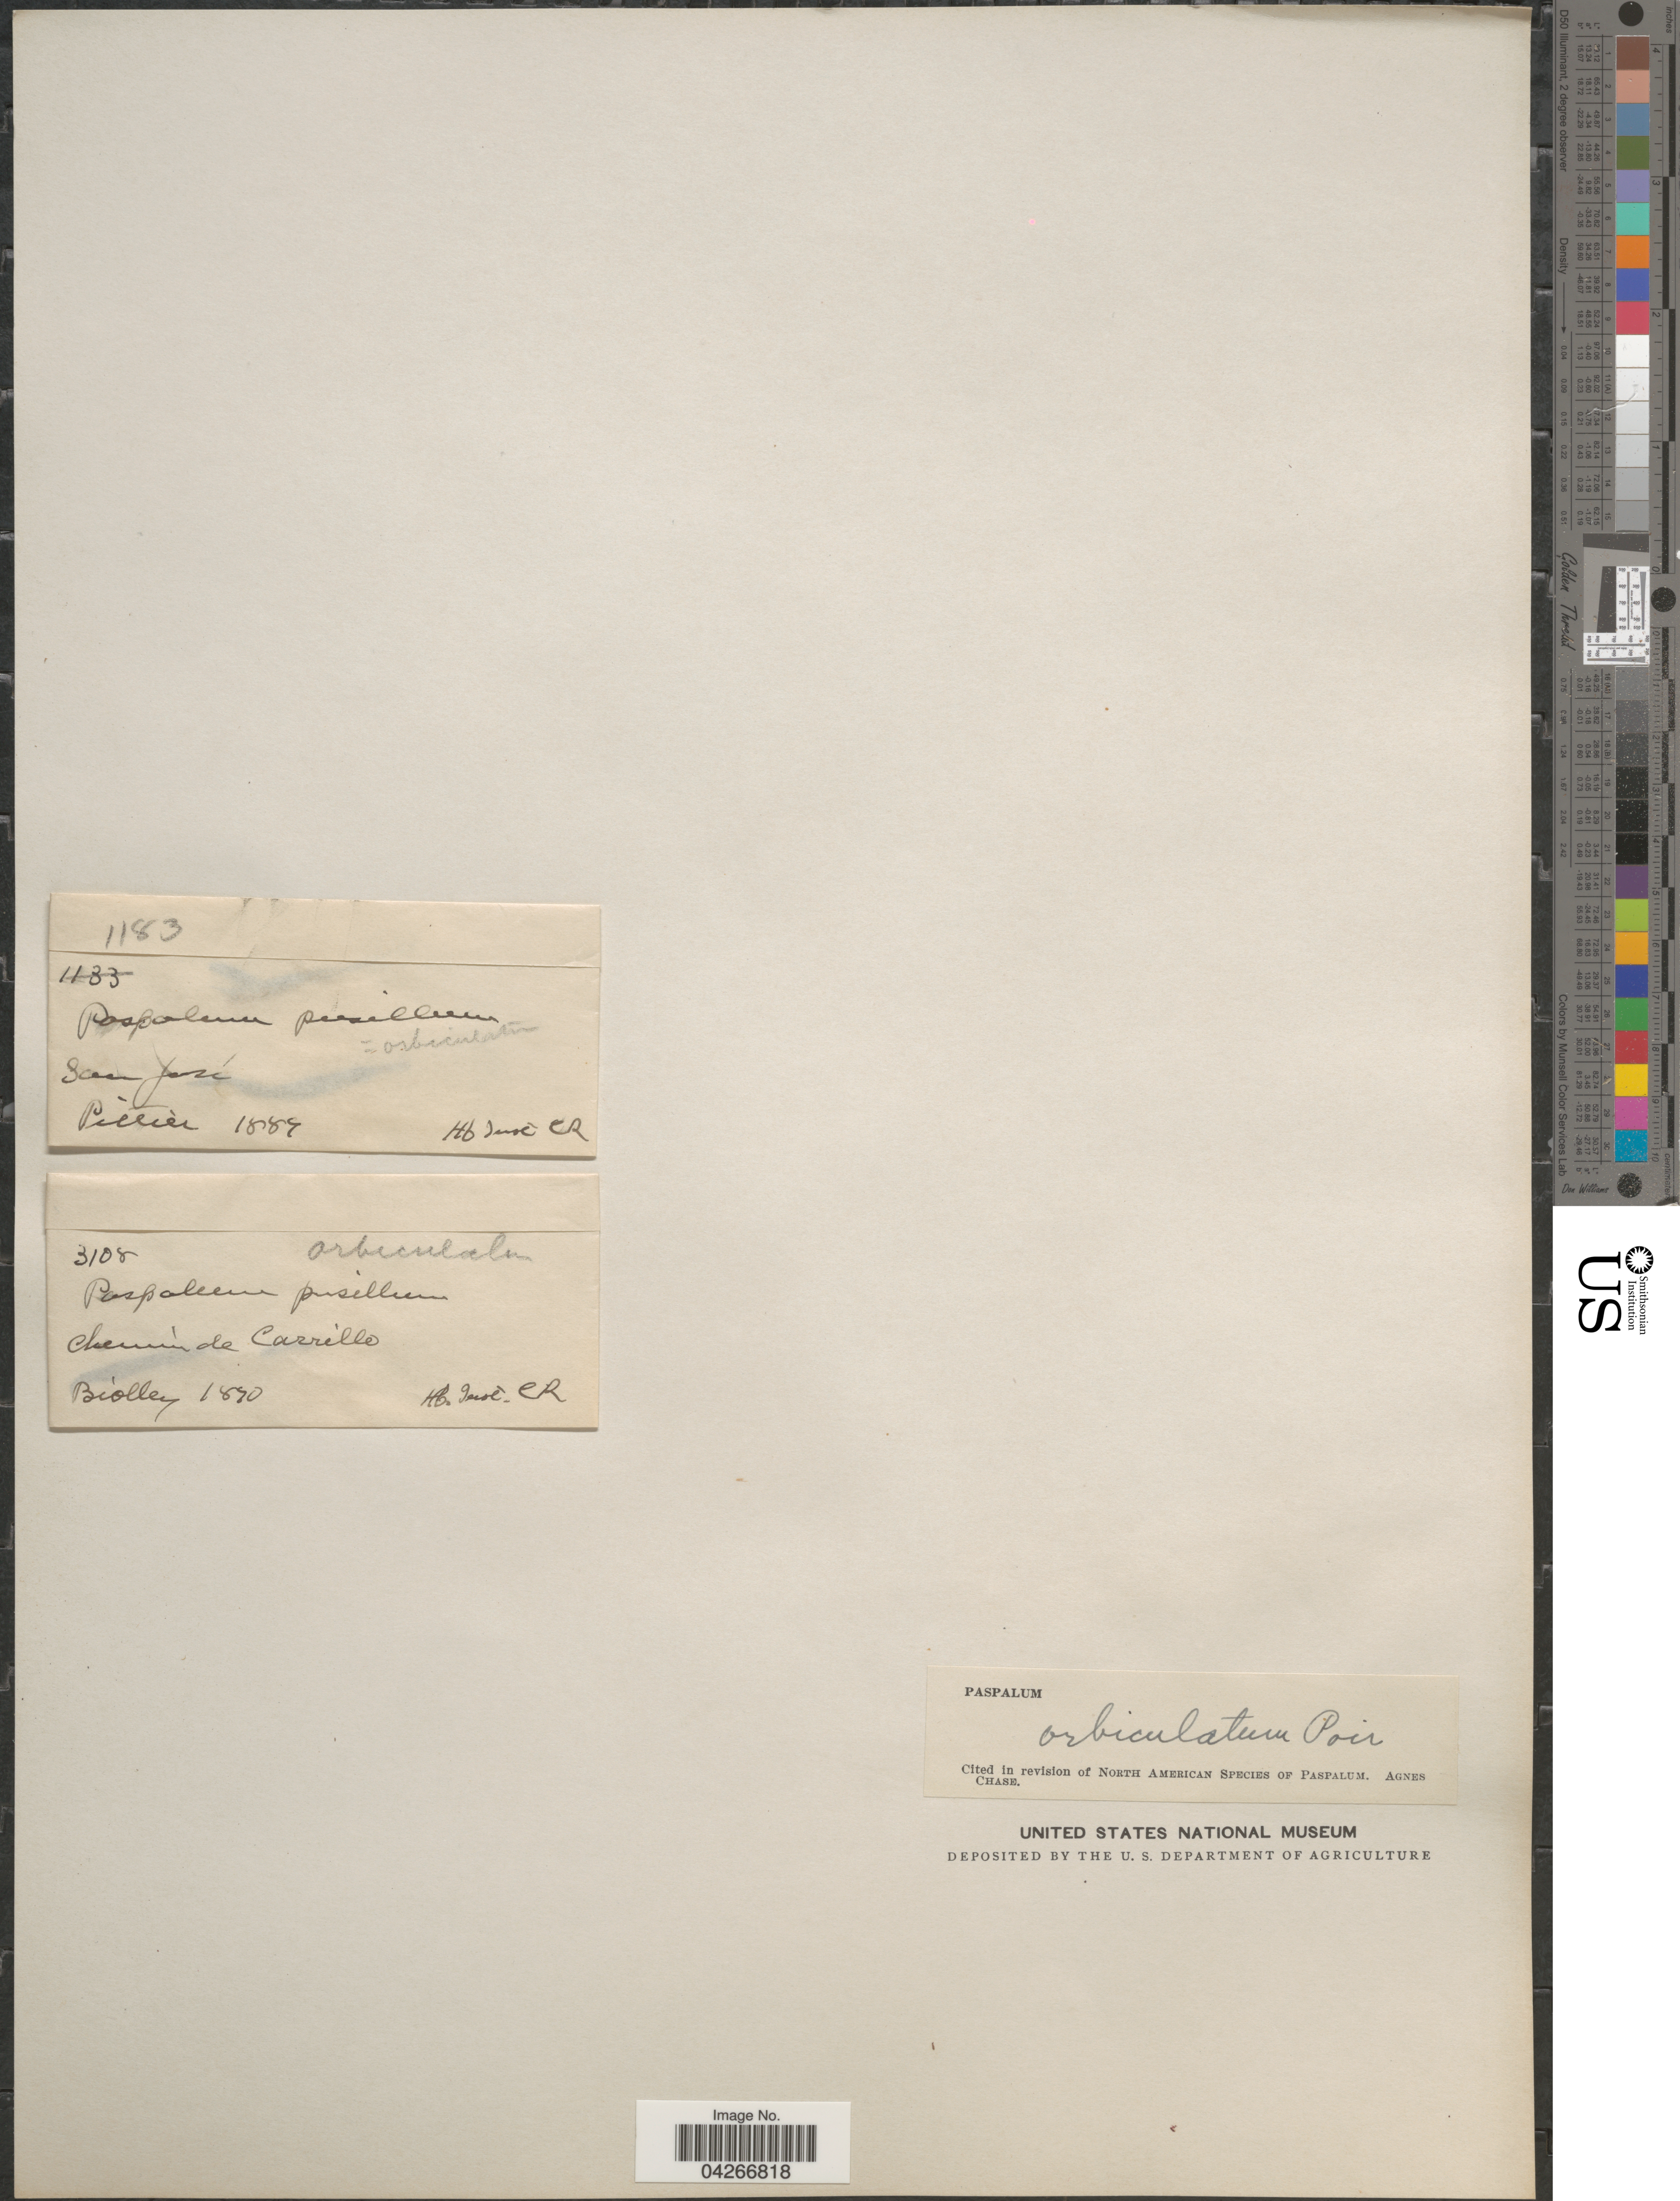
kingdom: Plantae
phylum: Tracheophyta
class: Liliopsida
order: Poales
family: Poaceae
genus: Paspalum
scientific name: Paspalum orbiculatum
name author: Poir. in Lam.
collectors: Biolley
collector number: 3108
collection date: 1870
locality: Chemin de Carrillo.